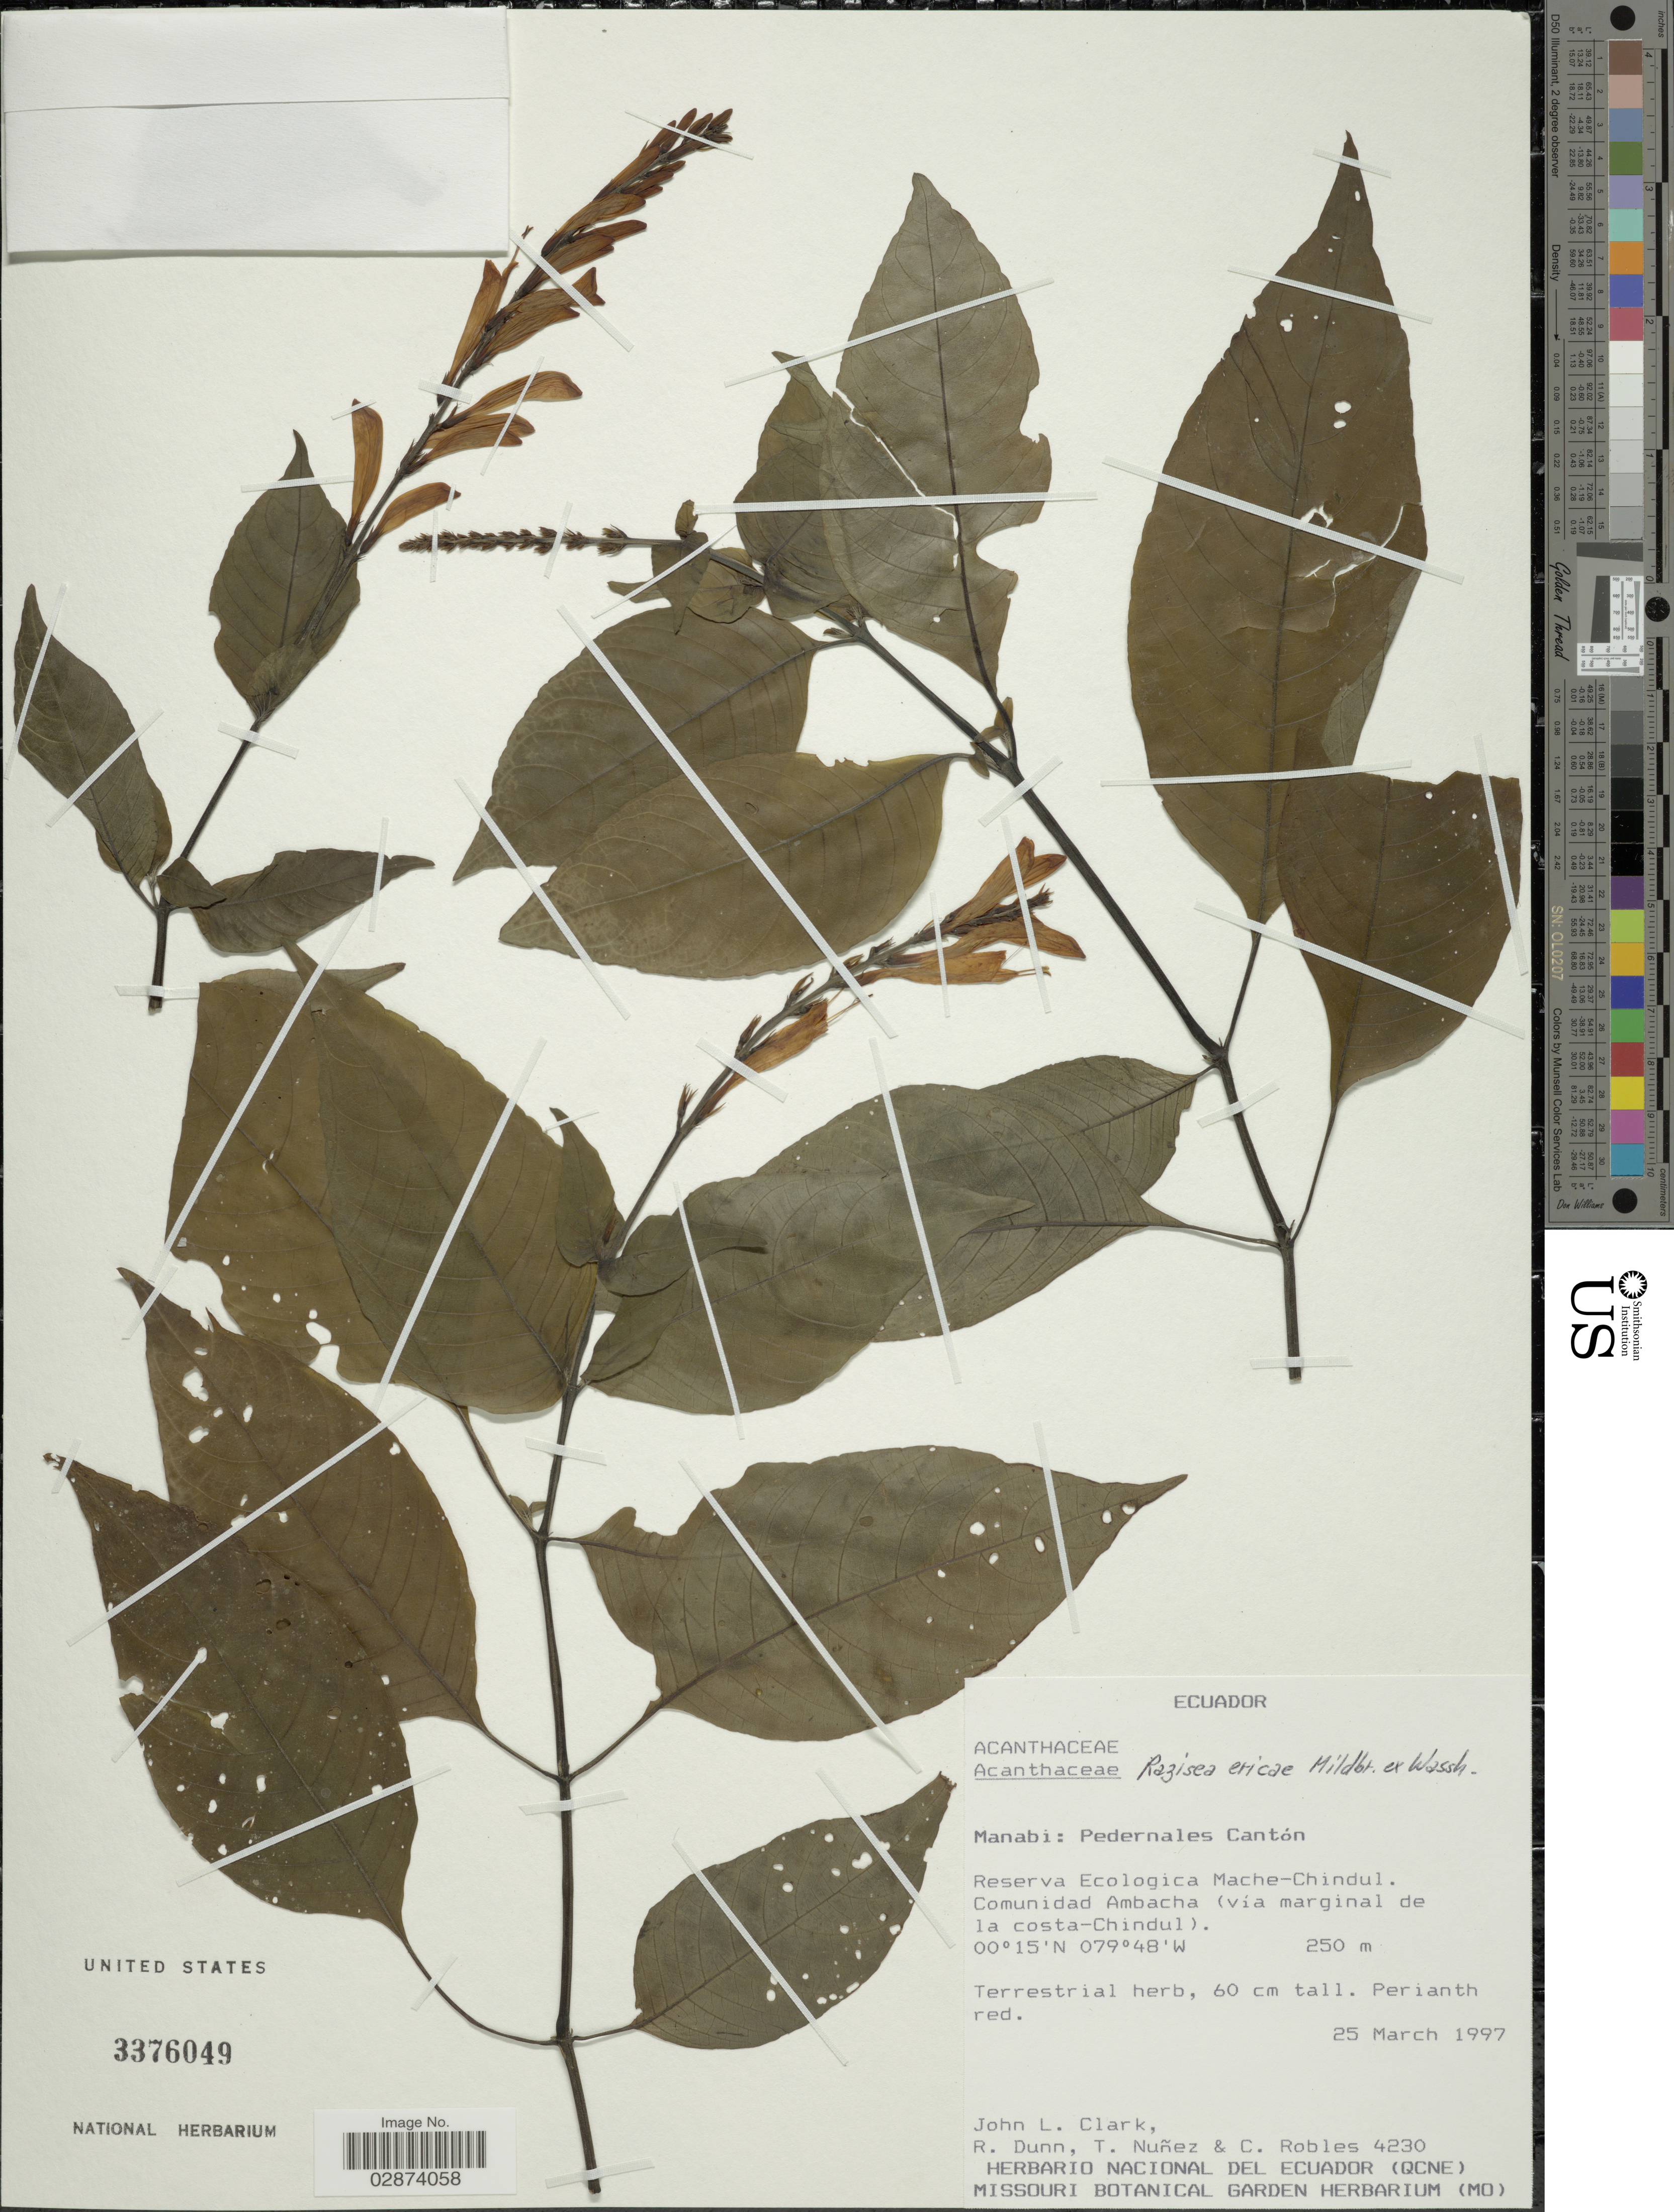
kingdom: Plantae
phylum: Tracheophyta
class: Magnoliopsida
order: Lamiales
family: Acanthaceae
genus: Razisea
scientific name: Razisea ericae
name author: Mildbr. ex Wassh.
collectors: J. L. Clark, R. Dunn, T. Núñez & C. Robles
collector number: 4230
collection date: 1997-03-25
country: Ecuador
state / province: Manabí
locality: Pedernales Cantón. Reserva Ecologica Mache-Chindul. Comunidad Ambacha (vía marginal de la costa-Chindul).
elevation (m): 250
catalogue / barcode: US 3376049